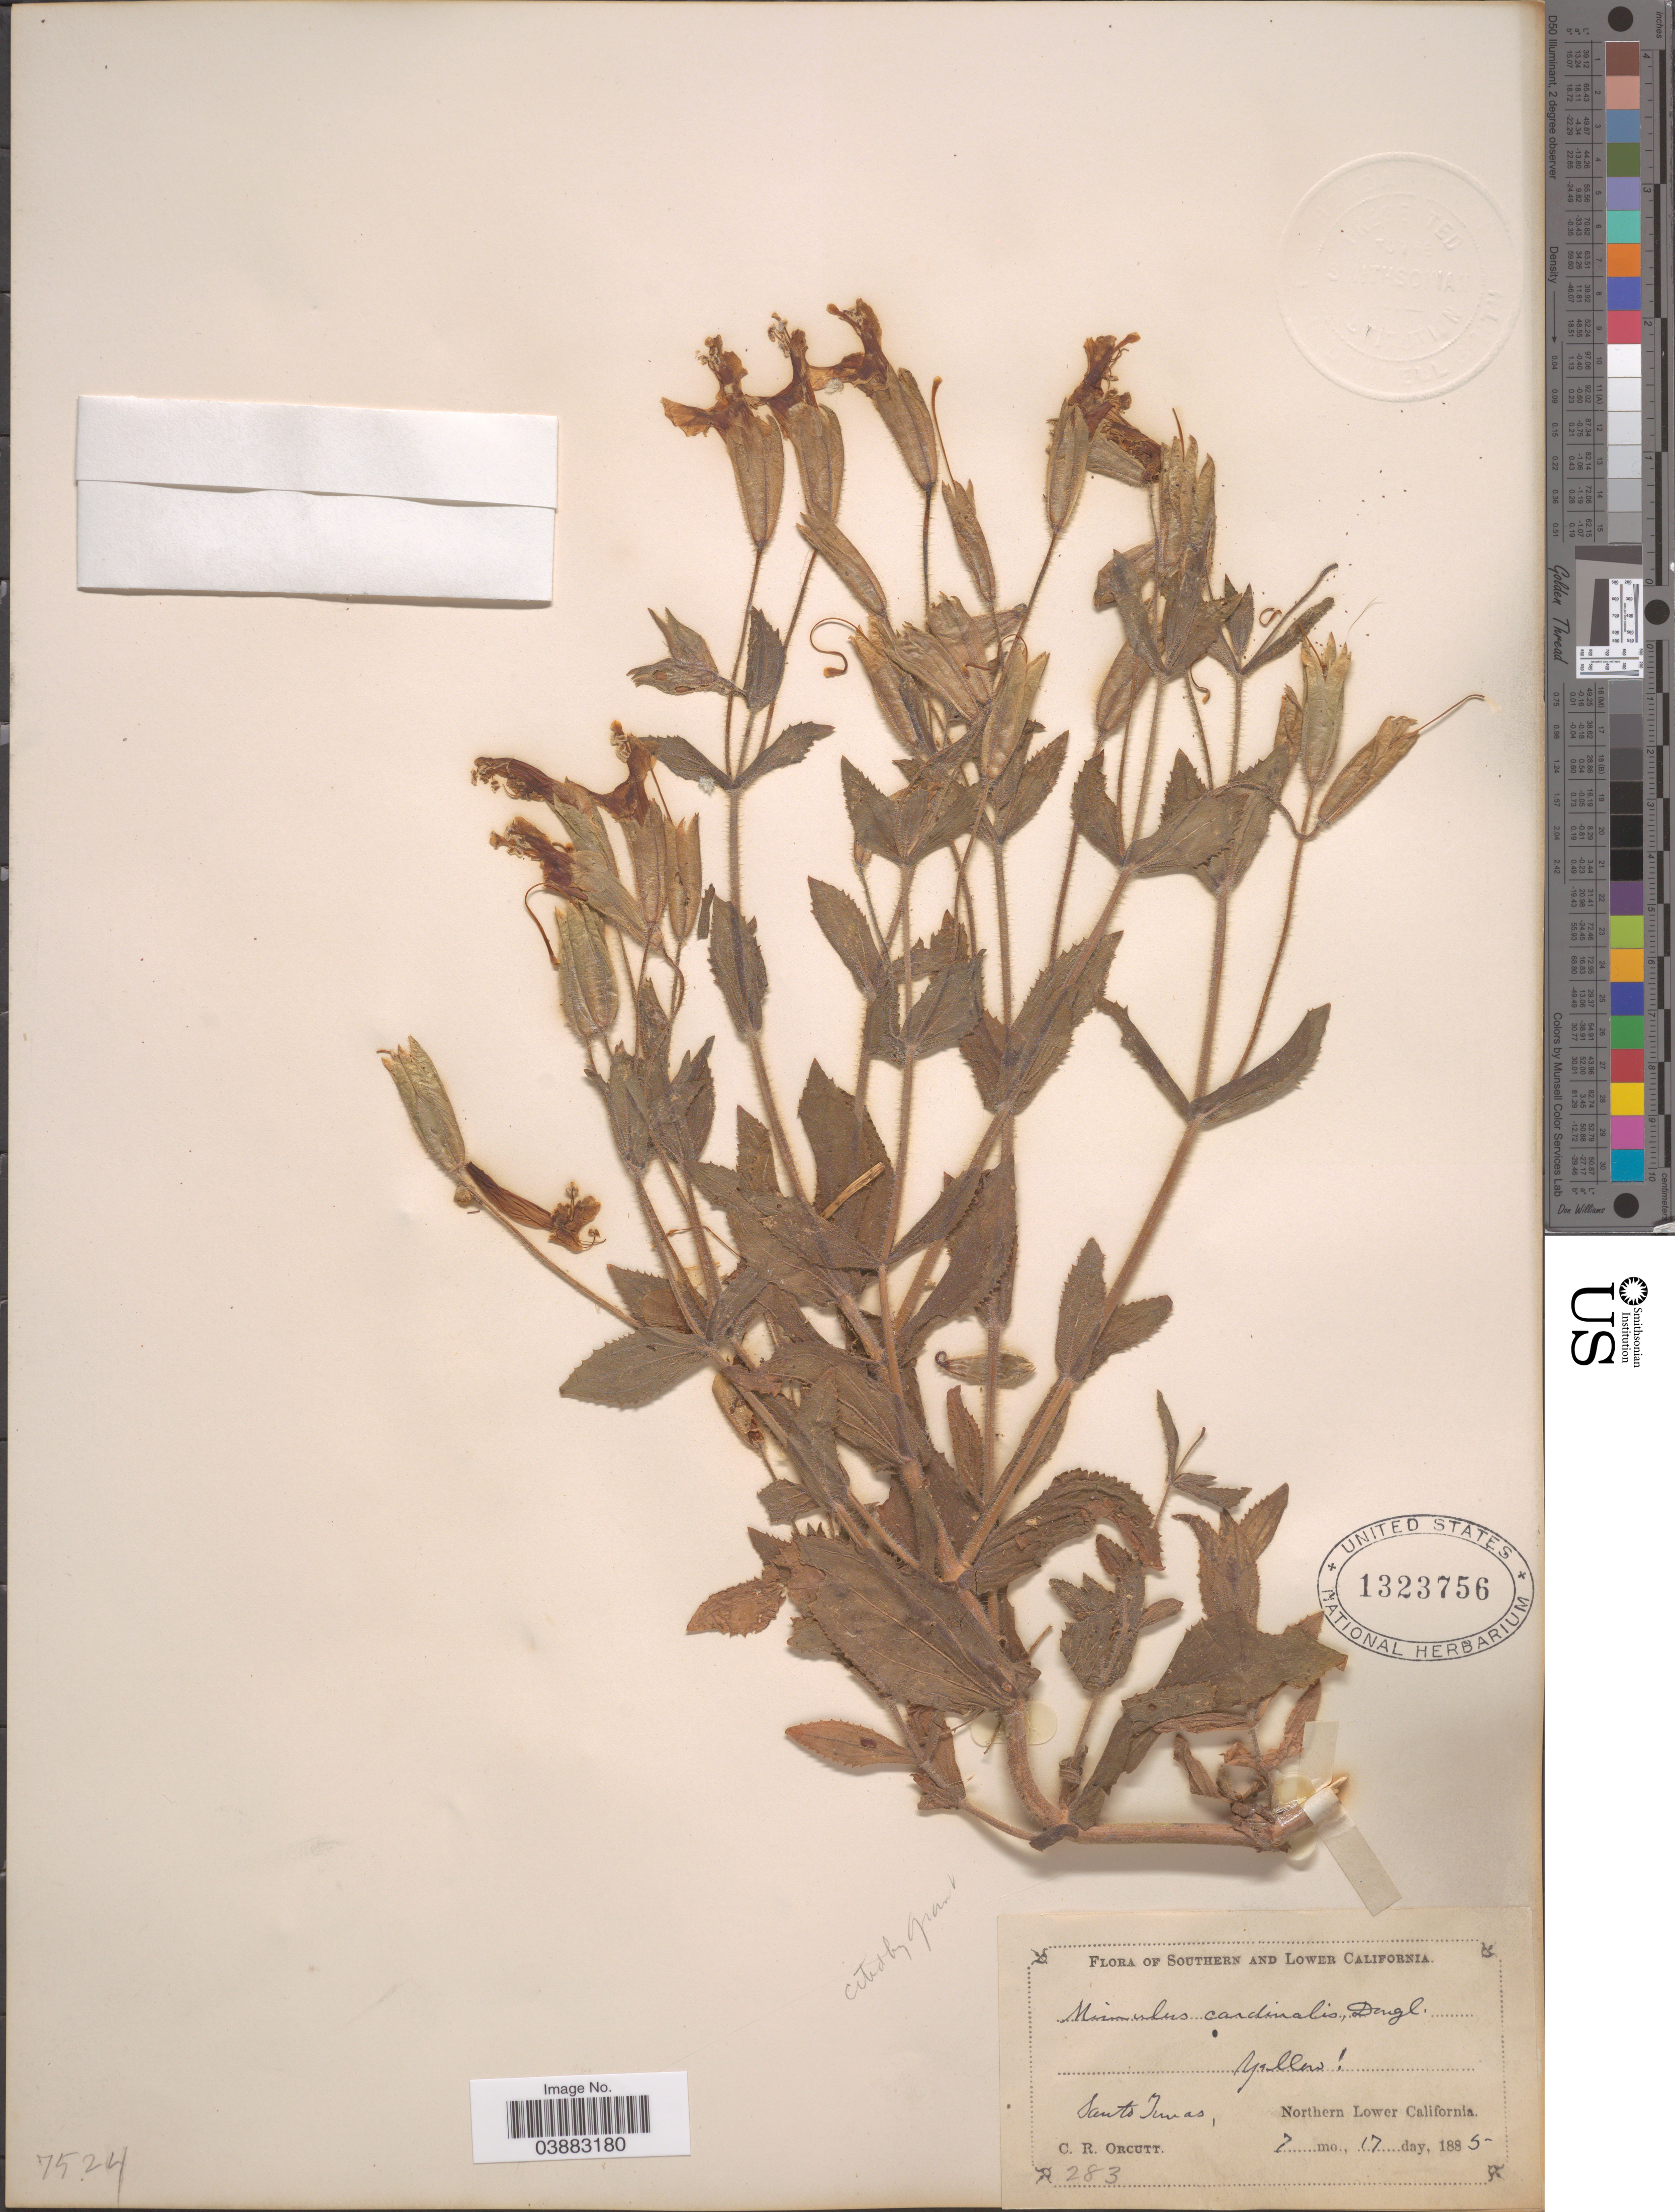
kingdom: Plantae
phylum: Tracheophyta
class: Magnoliopsida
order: Lamiales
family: Phrymaceae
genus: Mimulus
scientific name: Mimulus cardinalis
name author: Douglas ex Benth.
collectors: C. R. Orcutt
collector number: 283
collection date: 1885-07-17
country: Mexico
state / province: Baja California Norte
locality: Santo Junas, Northern Lower California.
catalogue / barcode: US 1323756